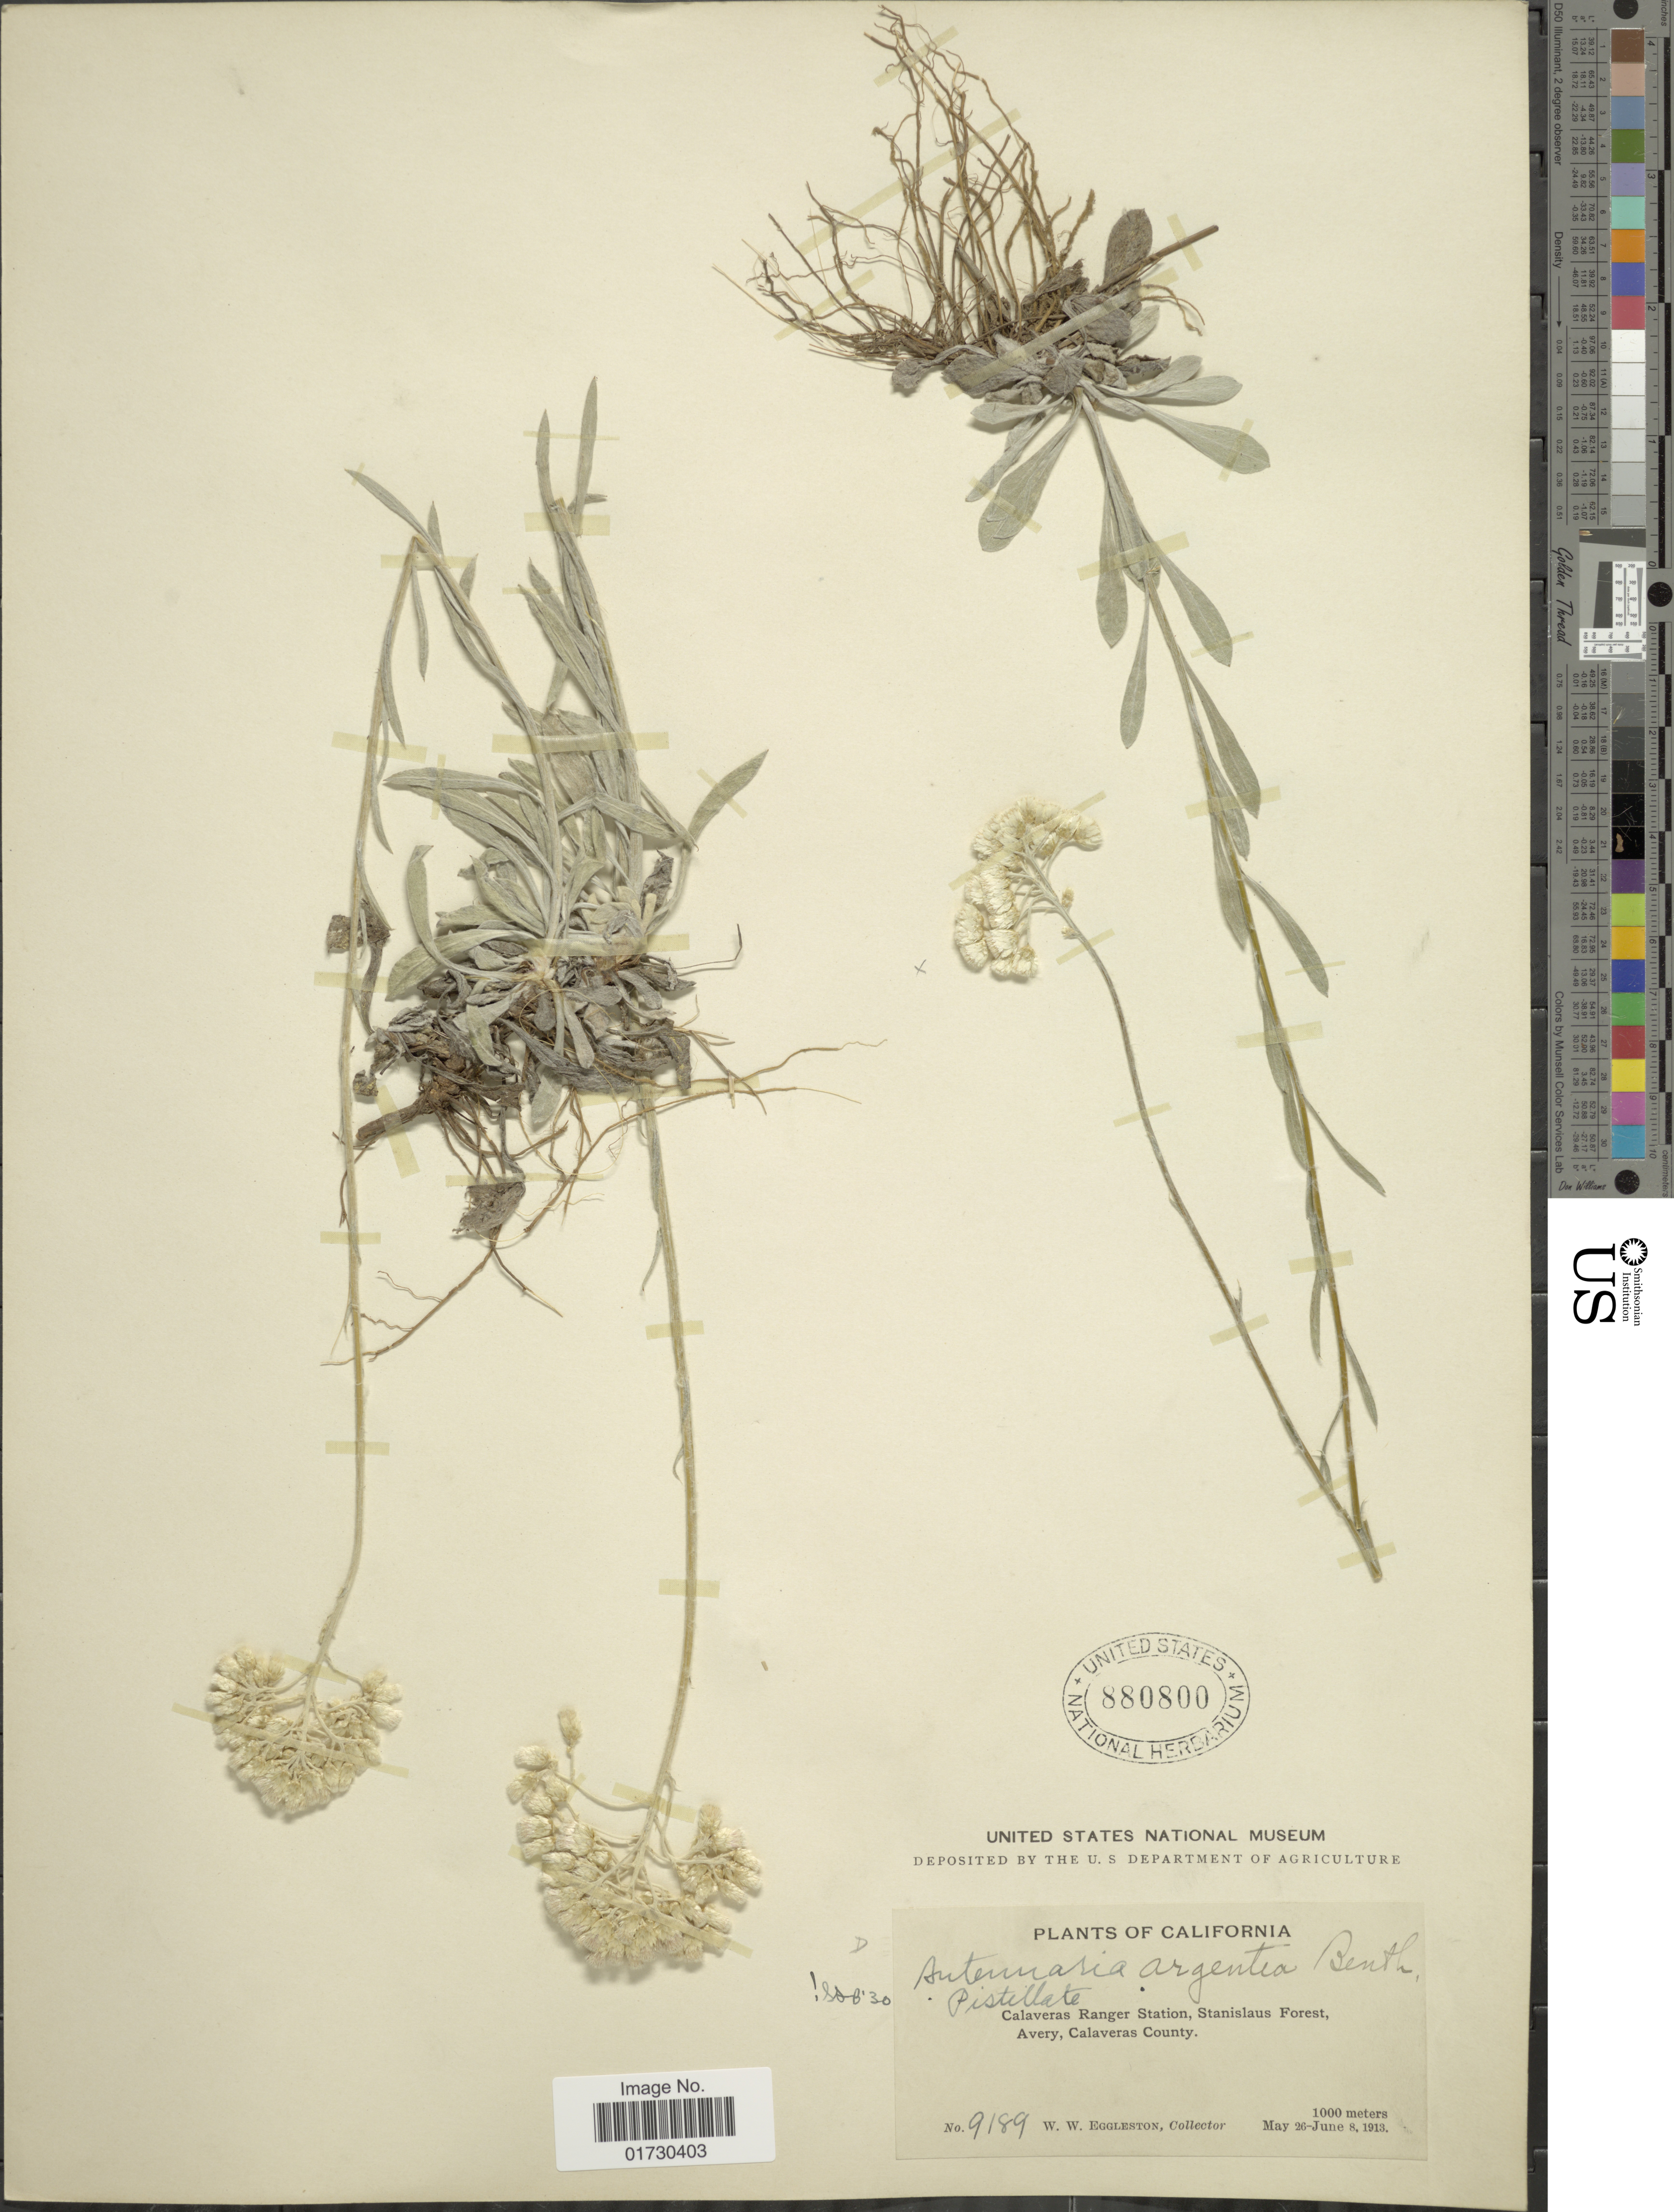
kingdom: Plantae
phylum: Tracheophyta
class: Magnoliopsida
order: Asterales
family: Asteraceae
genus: Antennaria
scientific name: Antennaria argentea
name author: Benth.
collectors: W. W. Eggleston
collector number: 9189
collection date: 1913-05-26/1913-06-08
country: United States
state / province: California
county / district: Calaveras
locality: Calaveras Ranger Station, Stanislaus Forest, Avery, Calaveras County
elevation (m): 1000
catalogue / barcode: US 880800